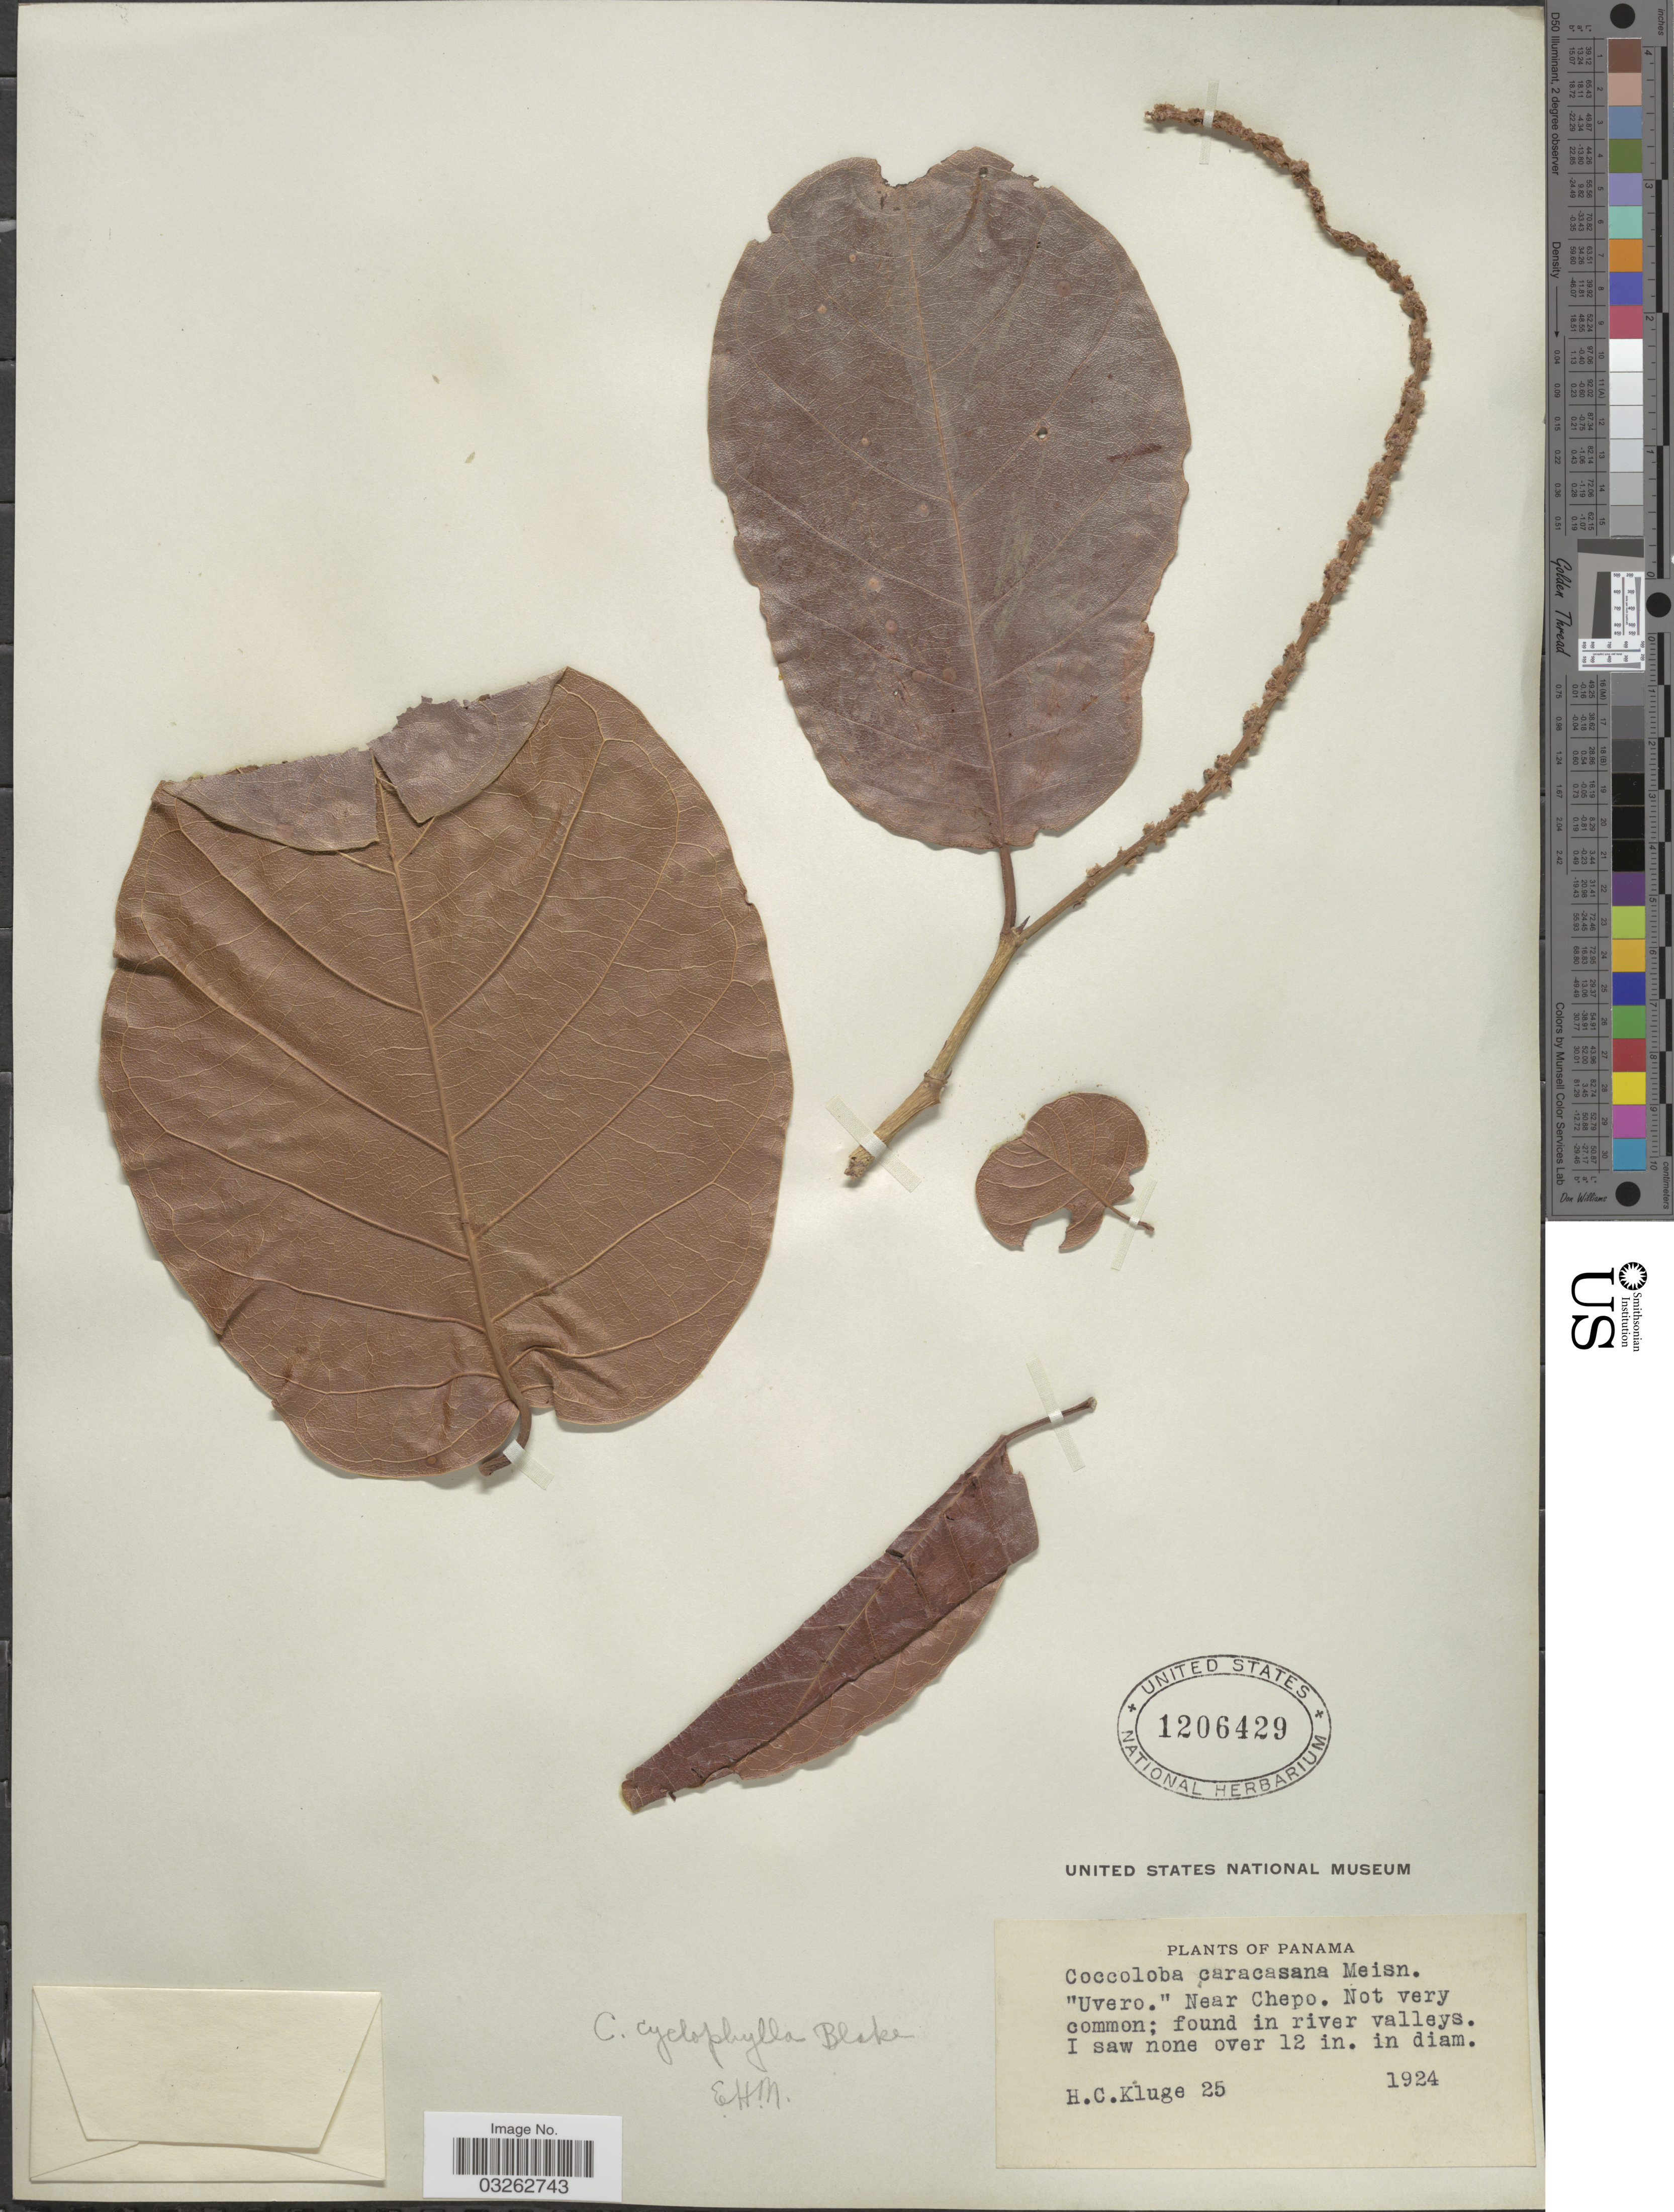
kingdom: Plantae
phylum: Tracheophyta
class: Magnoliopsida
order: Caryophyllales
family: Polygonaceae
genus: Coccoloba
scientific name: Coccoloba cyclophylla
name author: S.F. Blake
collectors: H. C. Kluge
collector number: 25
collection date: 1924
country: Panama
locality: Near Chepo.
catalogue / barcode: US 1206429